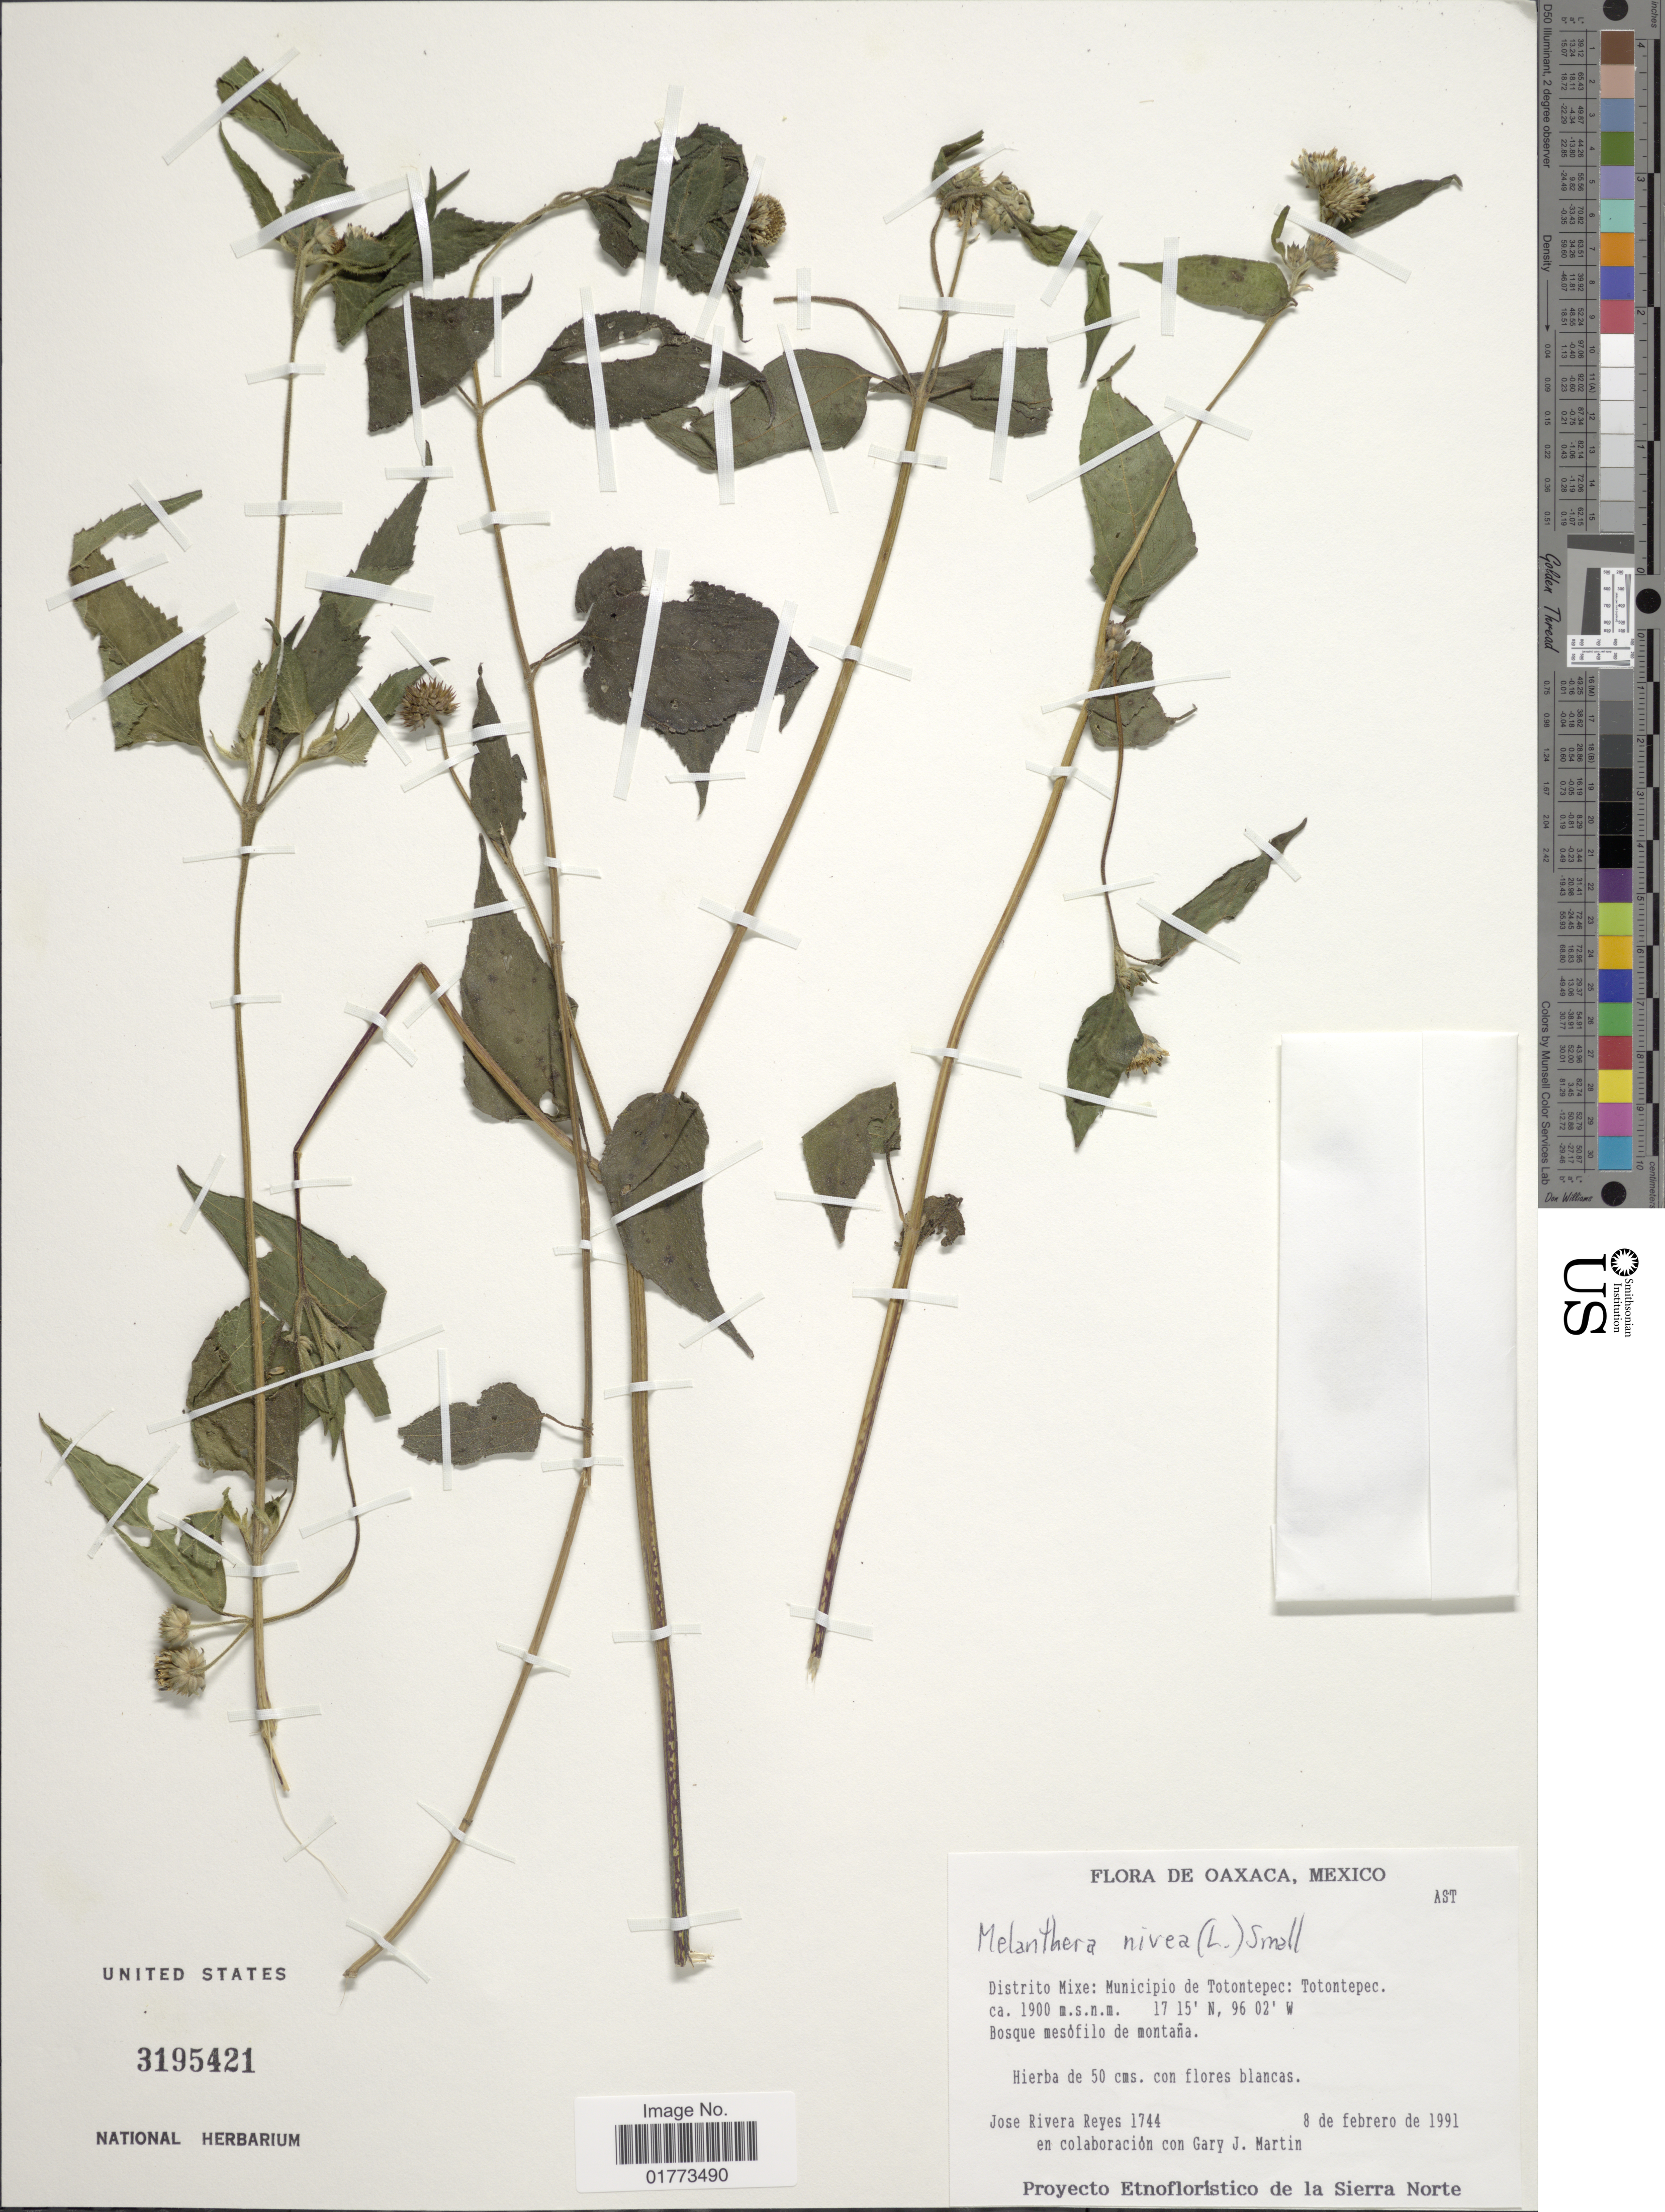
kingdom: Plantae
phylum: Tracheophyta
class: Magnoliopsida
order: Asterales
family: Asteraceae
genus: Melanthera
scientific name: Melanthera nivea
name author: (L.) Small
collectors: J. Reyes & G. J. Martin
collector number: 1744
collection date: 1991-02-08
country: Mexico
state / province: Oaxaca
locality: Distrito Mixe: Municipio de Totontepec: Totontepec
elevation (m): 1900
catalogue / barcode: US 3195421